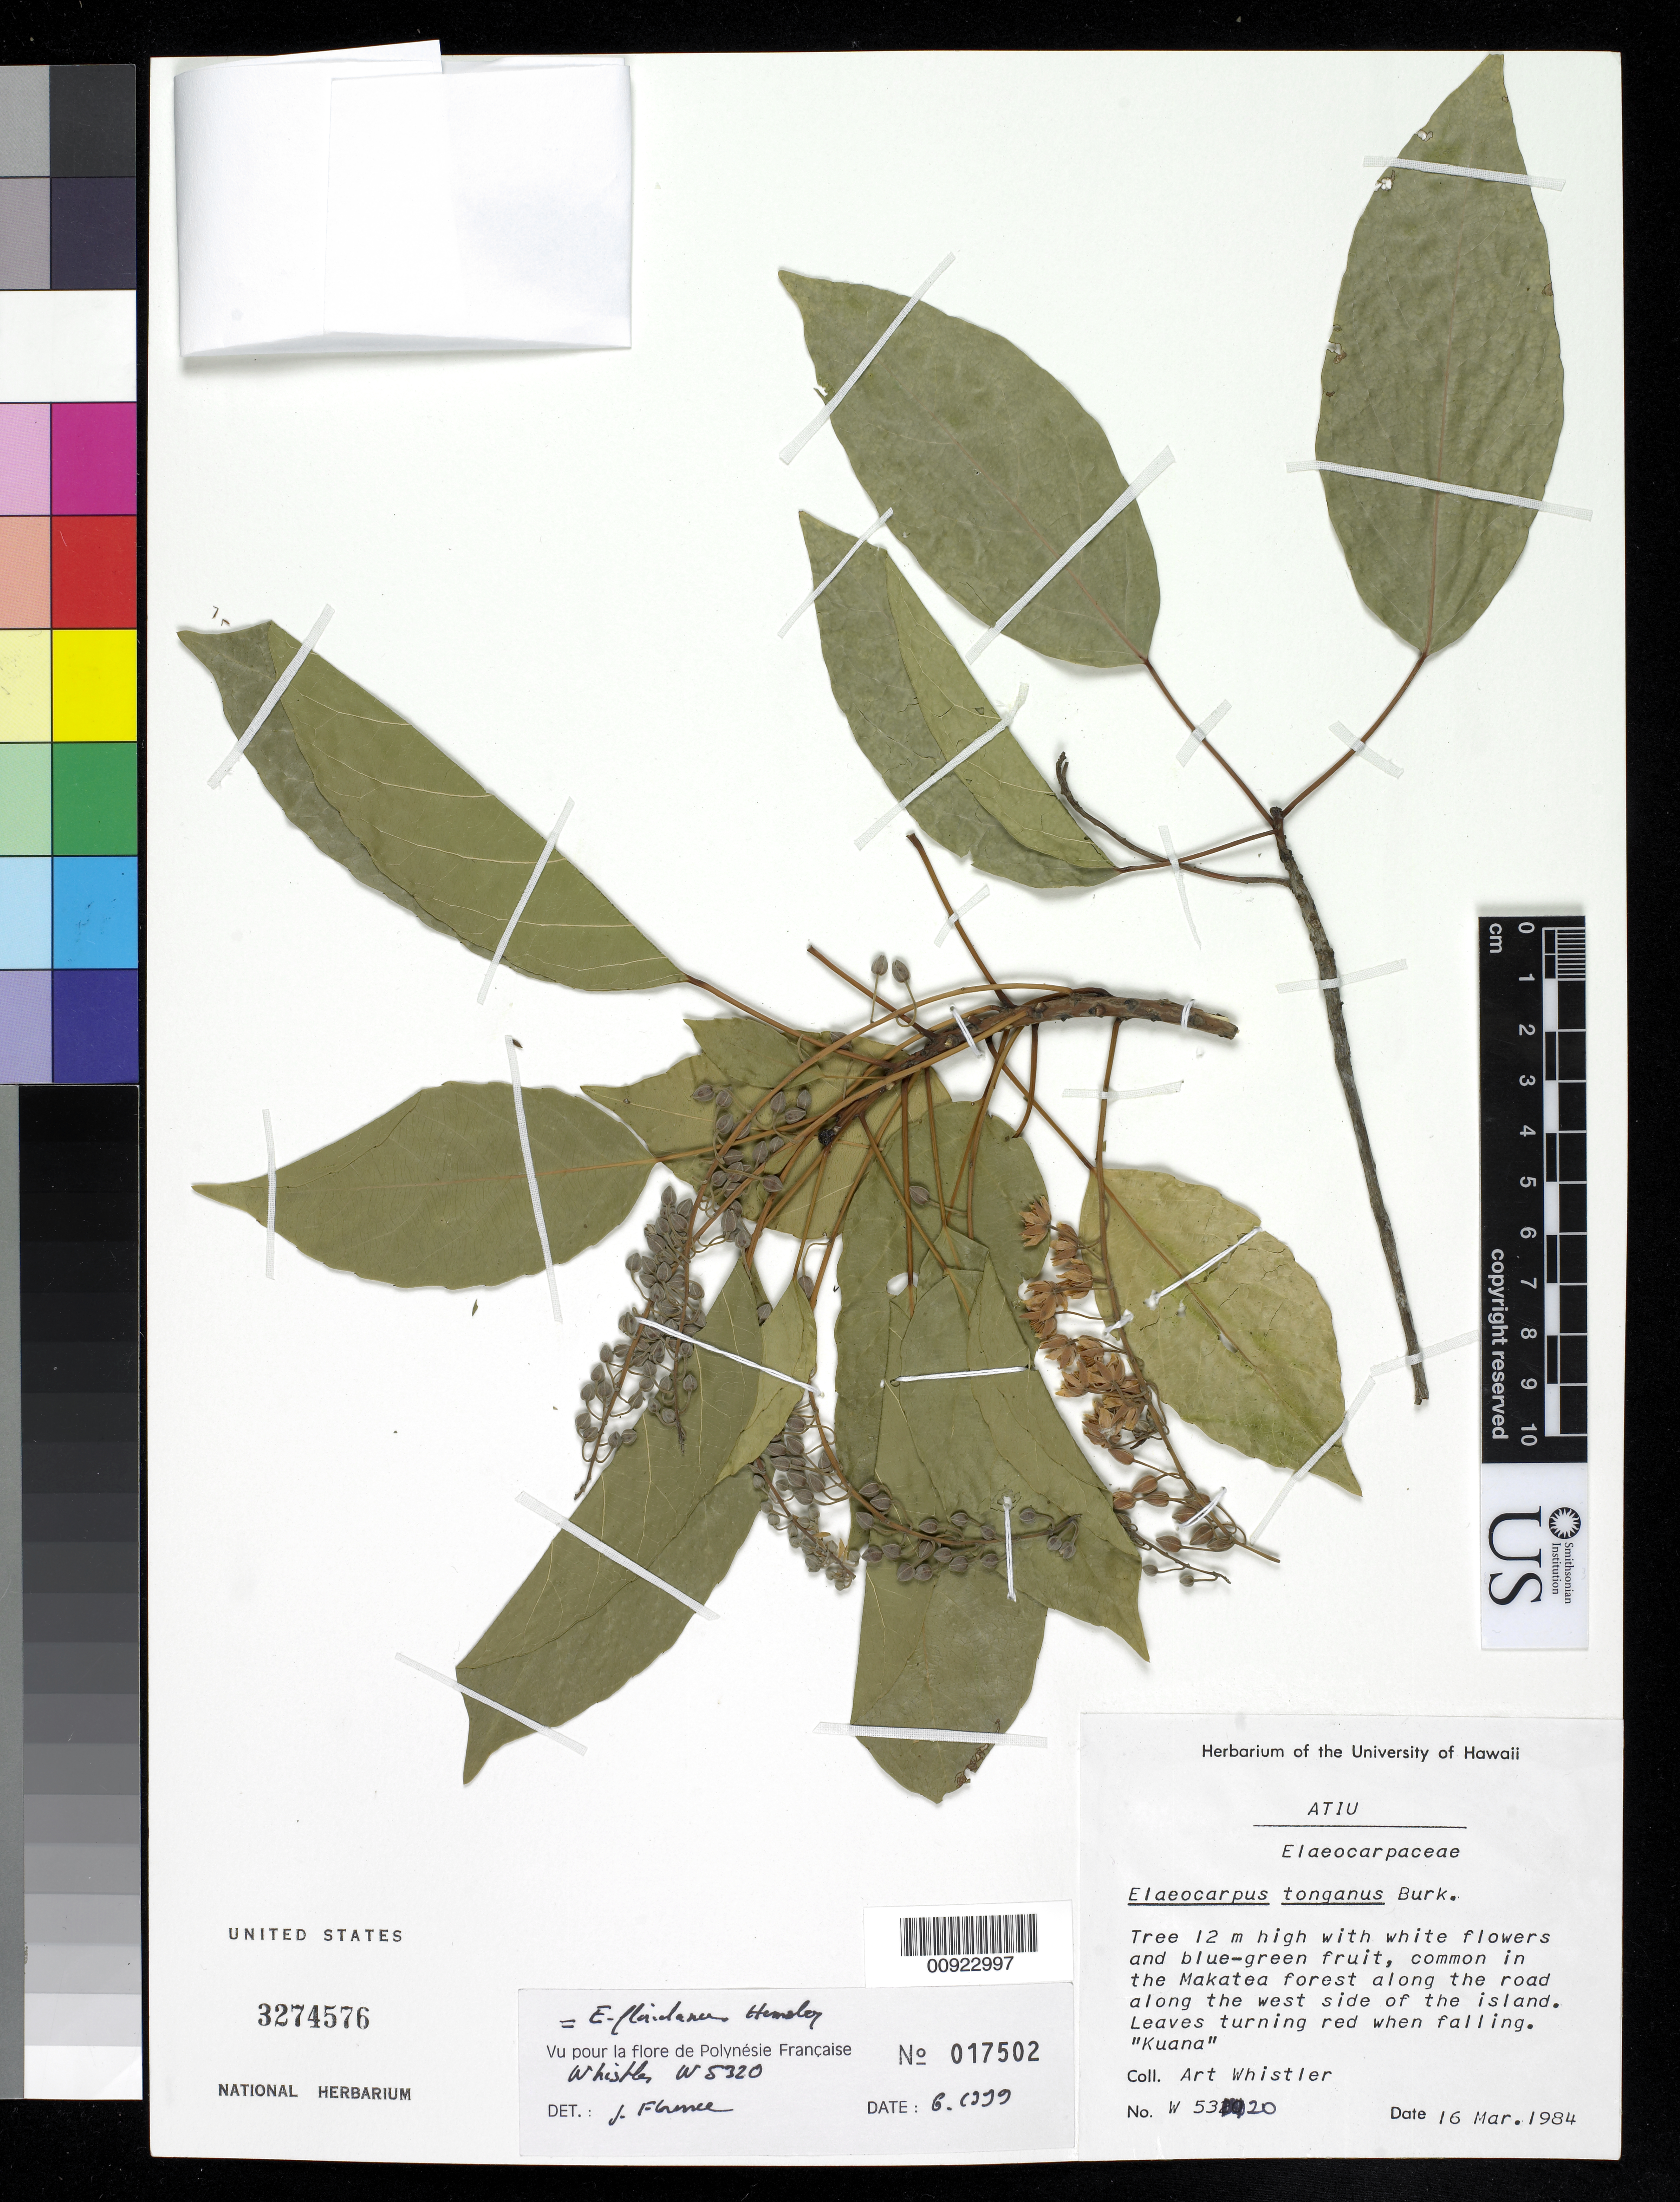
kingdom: Plantae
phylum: Tracheophyta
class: Magnoliopsida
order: Oxalidales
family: Elaeocarpaceae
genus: Elaeocarpus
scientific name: Elaeocarpus rarotongensis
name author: Hemsl.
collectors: A. Whistler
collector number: W 5320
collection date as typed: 16 Mar 1984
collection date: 1984-03-16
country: Cook Islands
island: Atiu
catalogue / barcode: US 3274576